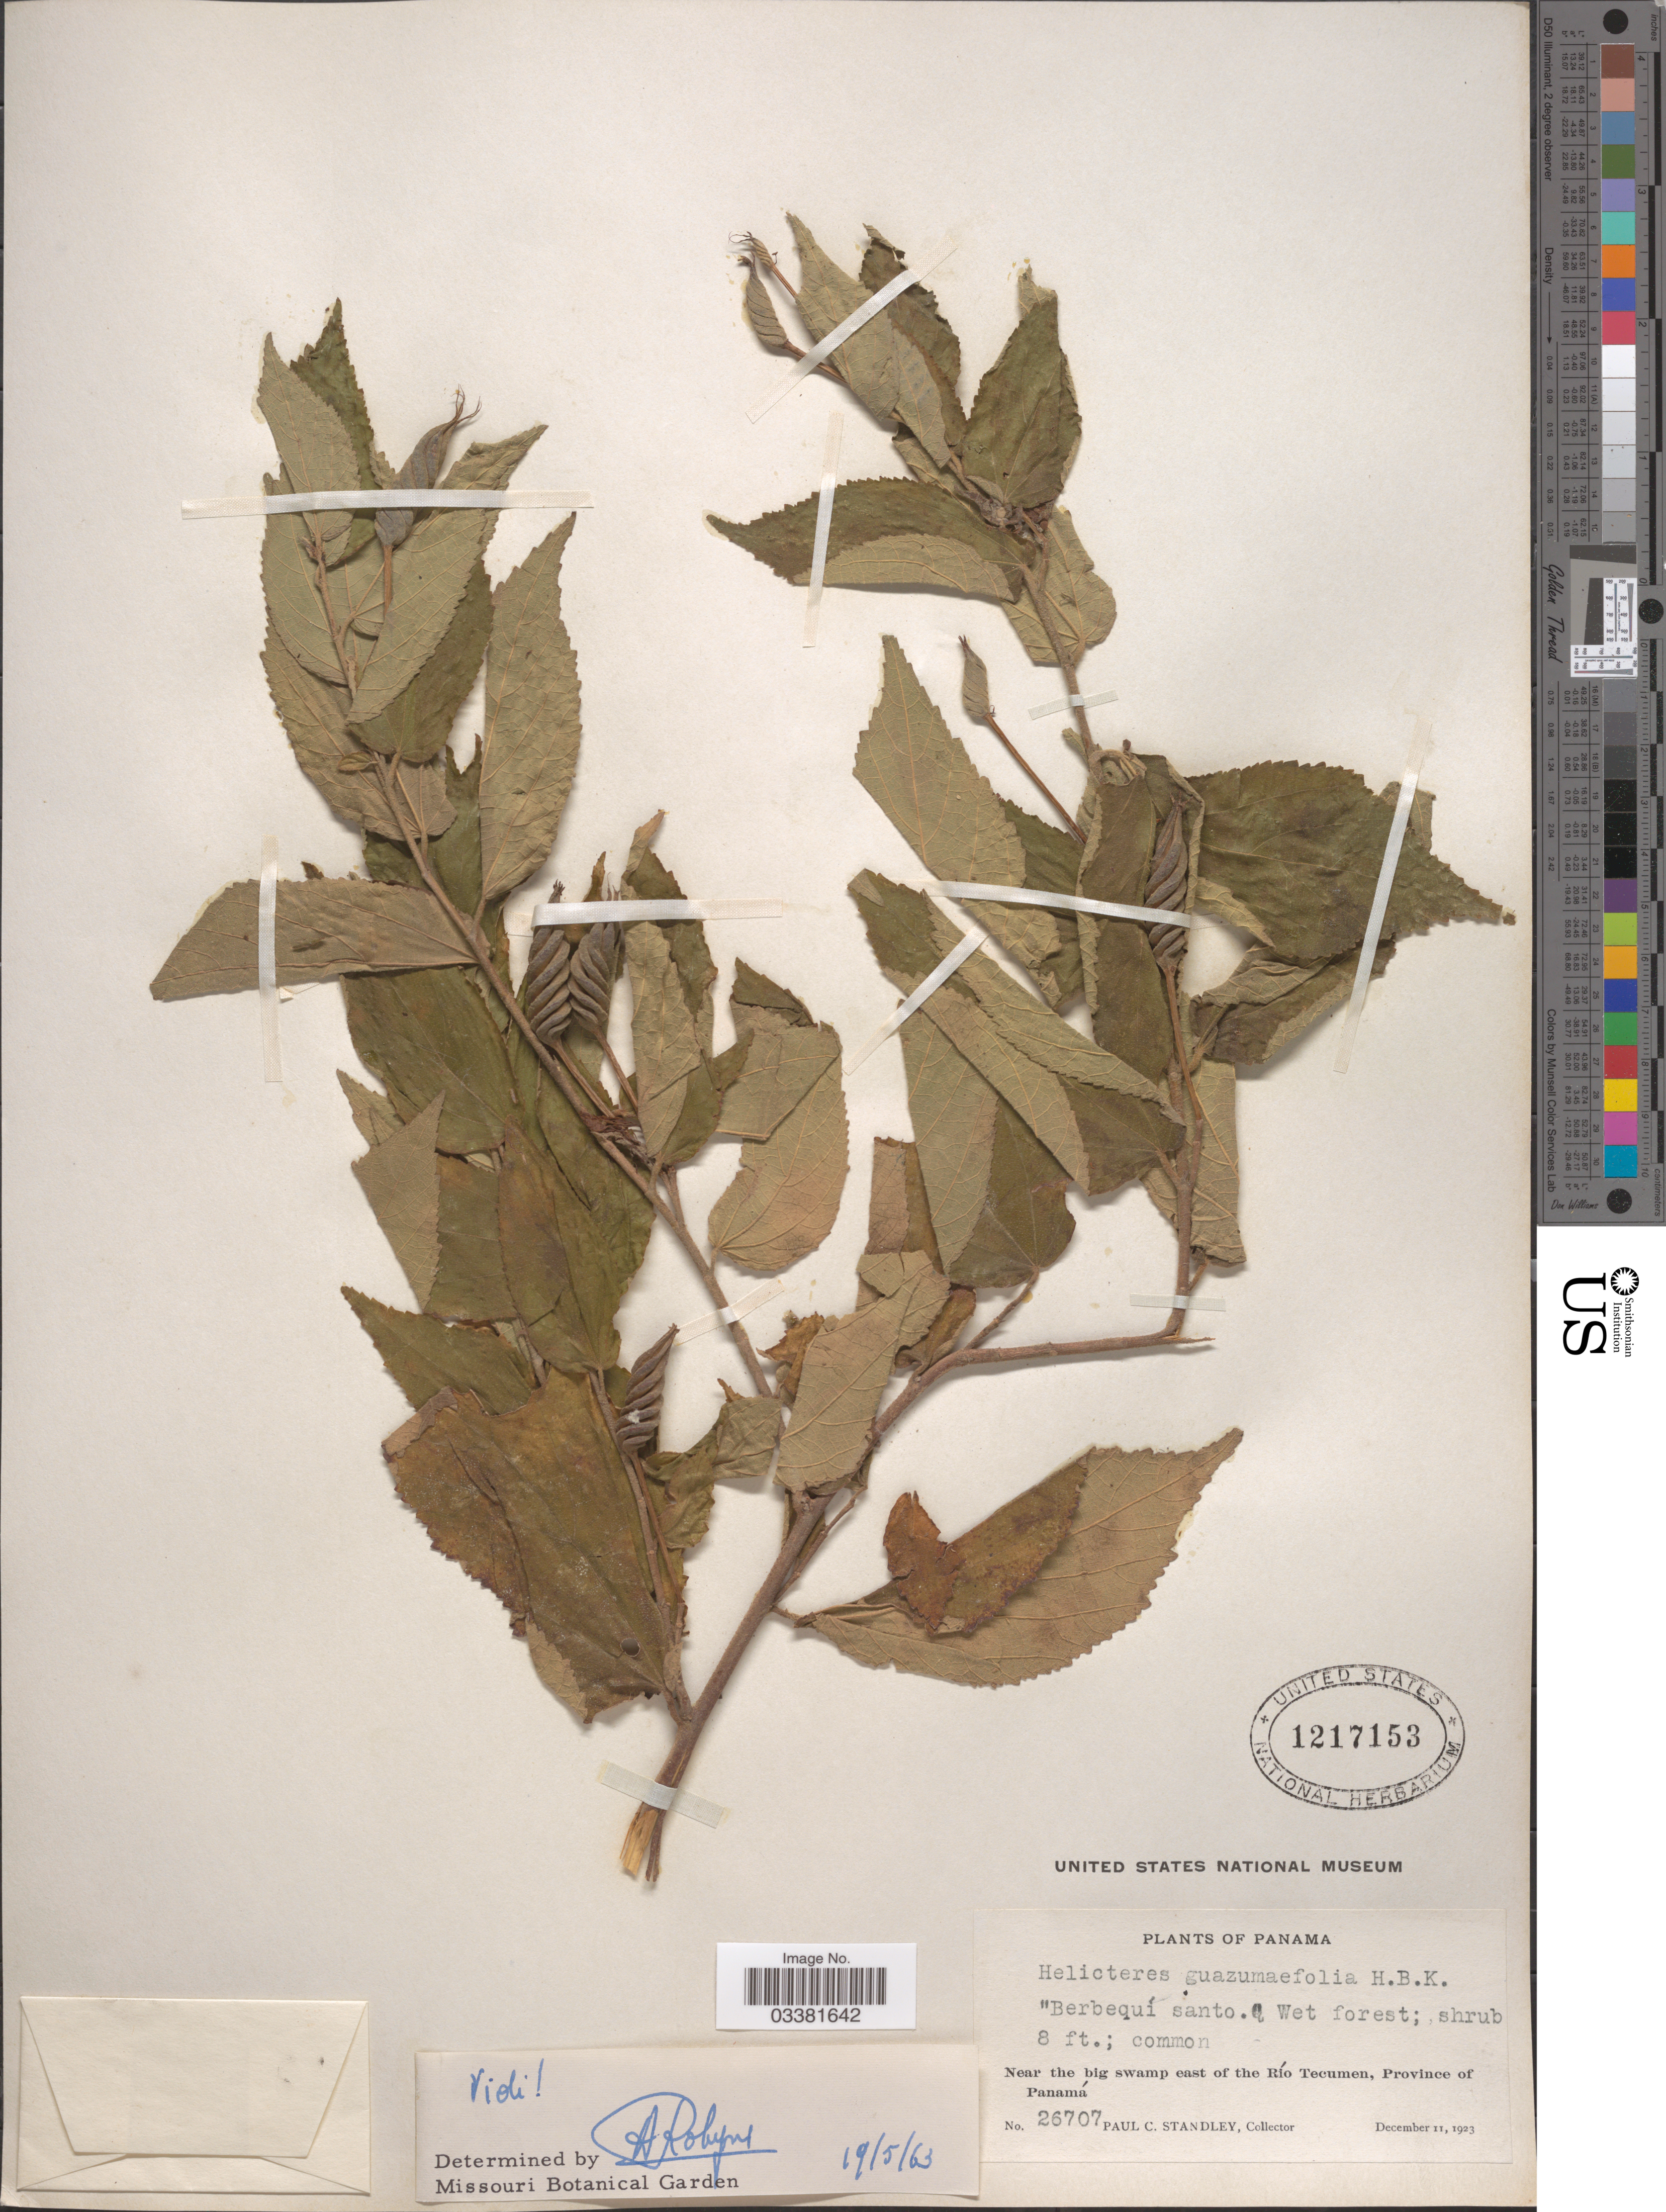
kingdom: Plantae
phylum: Tracheophyta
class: Magnoliopsida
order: Malvales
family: Malvaceae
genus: Helicteres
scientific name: Helicteres guazumifolia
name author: Kunth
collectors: P. C. Standley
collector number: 26707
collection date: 1923-12-11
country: Panama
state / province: Panamá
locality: Near the big swamp east of the Río Tecumen.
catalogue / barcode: US 1217153